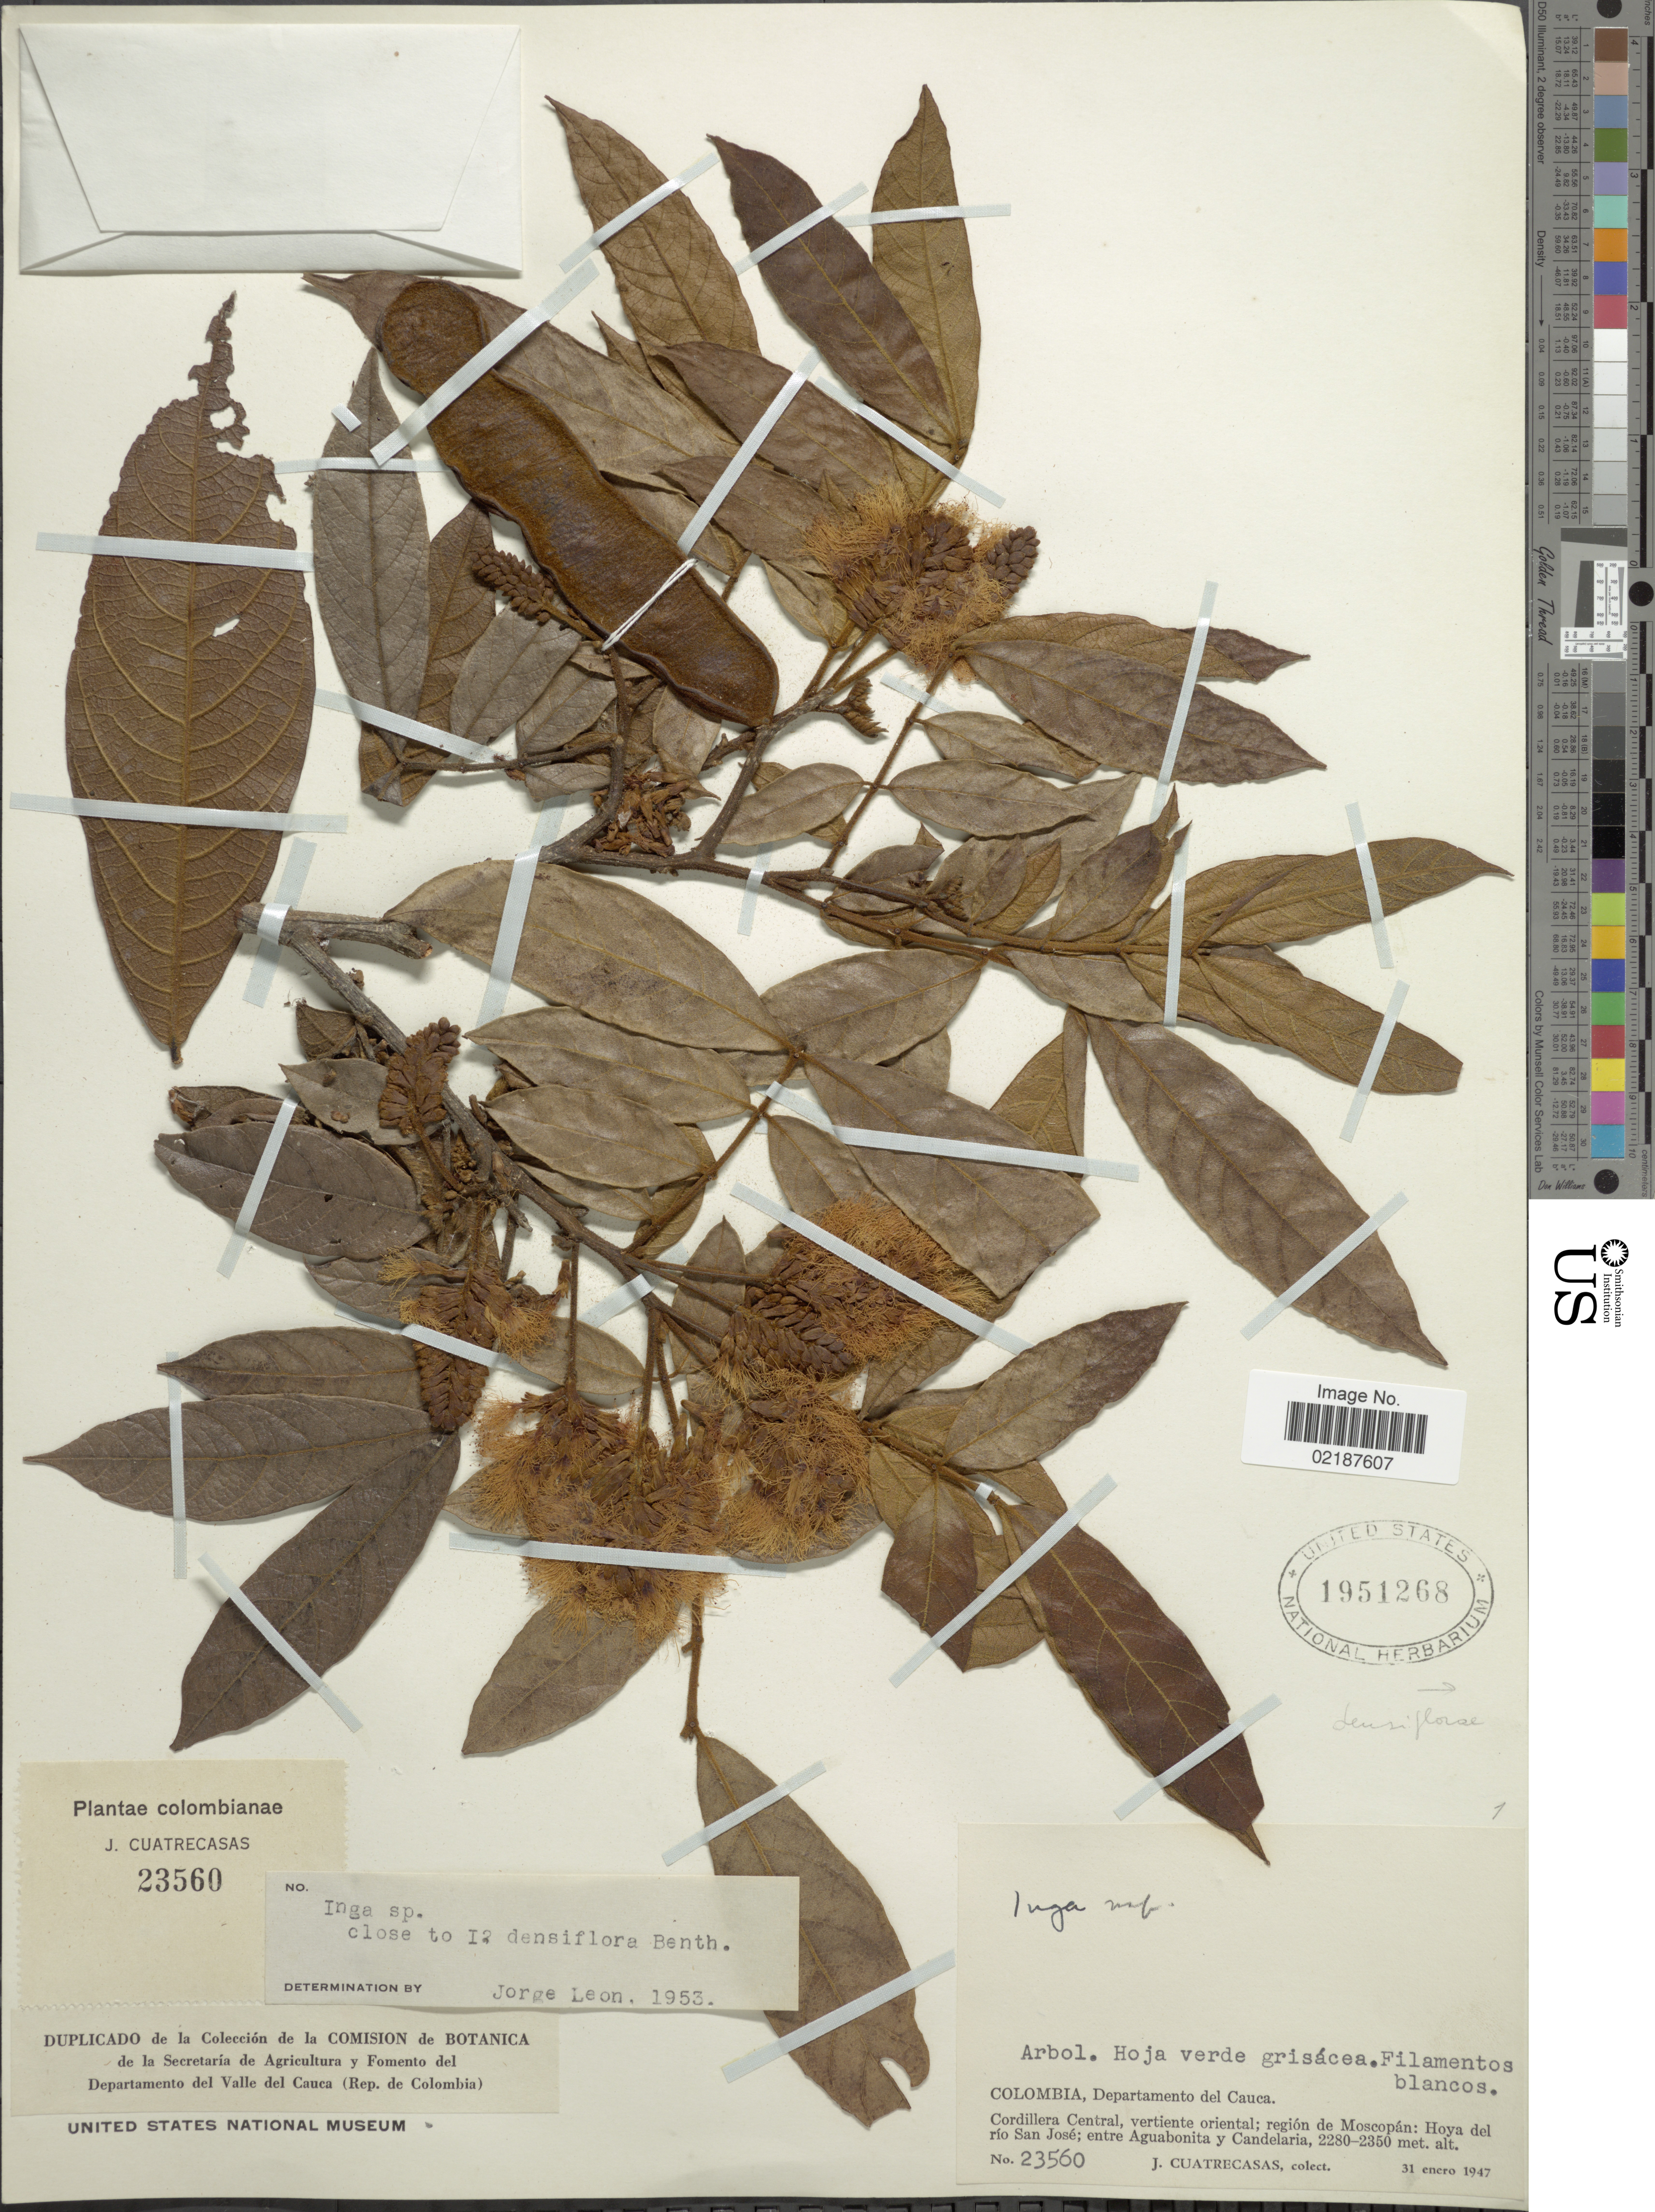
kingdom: Plantae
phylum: Tracheophyta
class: Magnoliopsida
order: Fabales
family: Fabaceae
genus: Inga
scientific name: Inga densiflora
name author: Benth.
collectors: J. Cuatrecasas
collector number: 23560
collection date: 1947-01-31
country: Colombia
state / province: Cauca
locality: Departamento del Cauca. Cordillera Oriental, vertiente oriental; region de Moscopan: Hoya del rio San Jose; entre Aquabonita y Candelaria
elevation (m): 2280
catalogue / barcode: US 1951268